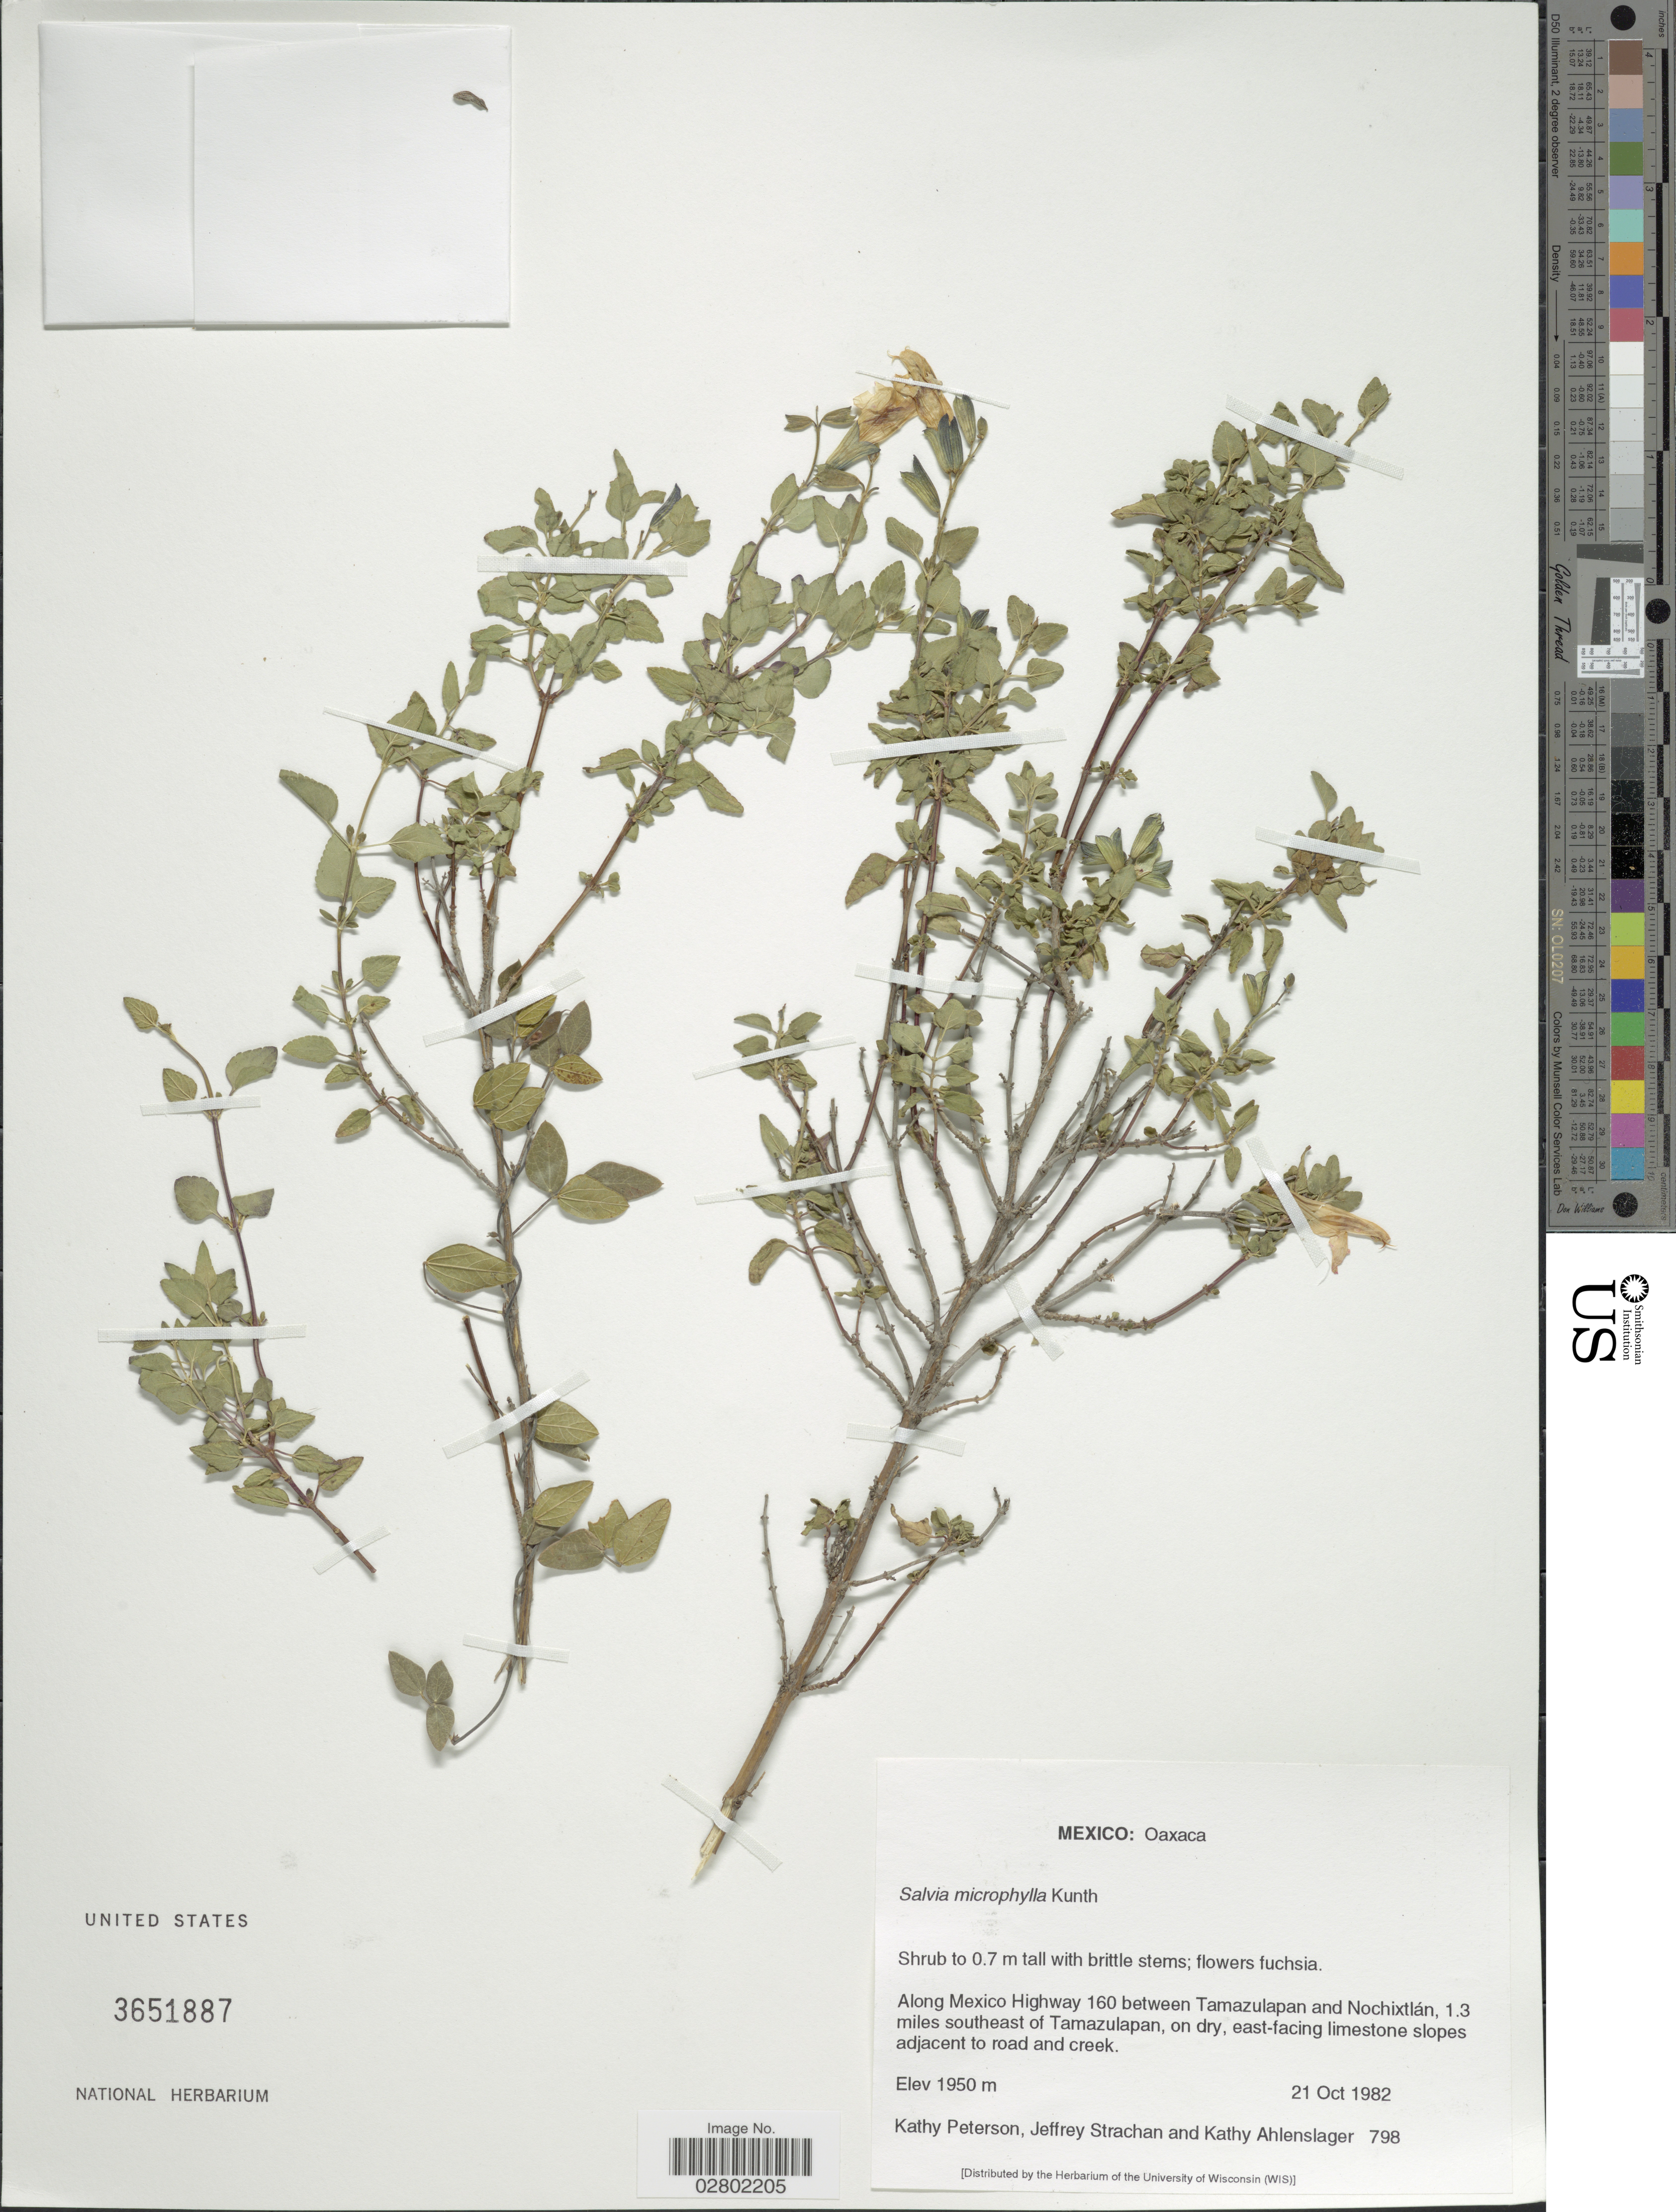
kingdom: Plantae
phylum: Tracheophyta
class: Magnoliopsida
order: Lamiales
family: Lamiaceae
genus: Salvia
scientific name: Salvia microphylla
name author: Kunth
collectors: K. Peterson, J. Strachan & K. Ahlenslager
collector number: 798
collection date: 1982-10-21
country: Mexico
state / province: Oaxaca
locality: Along Mexico Highway 160 between Tamazulapan and Nochixtlán, 1.3 miles southeast of Tamazulapan.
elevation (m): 1950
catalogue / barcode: US 3651887